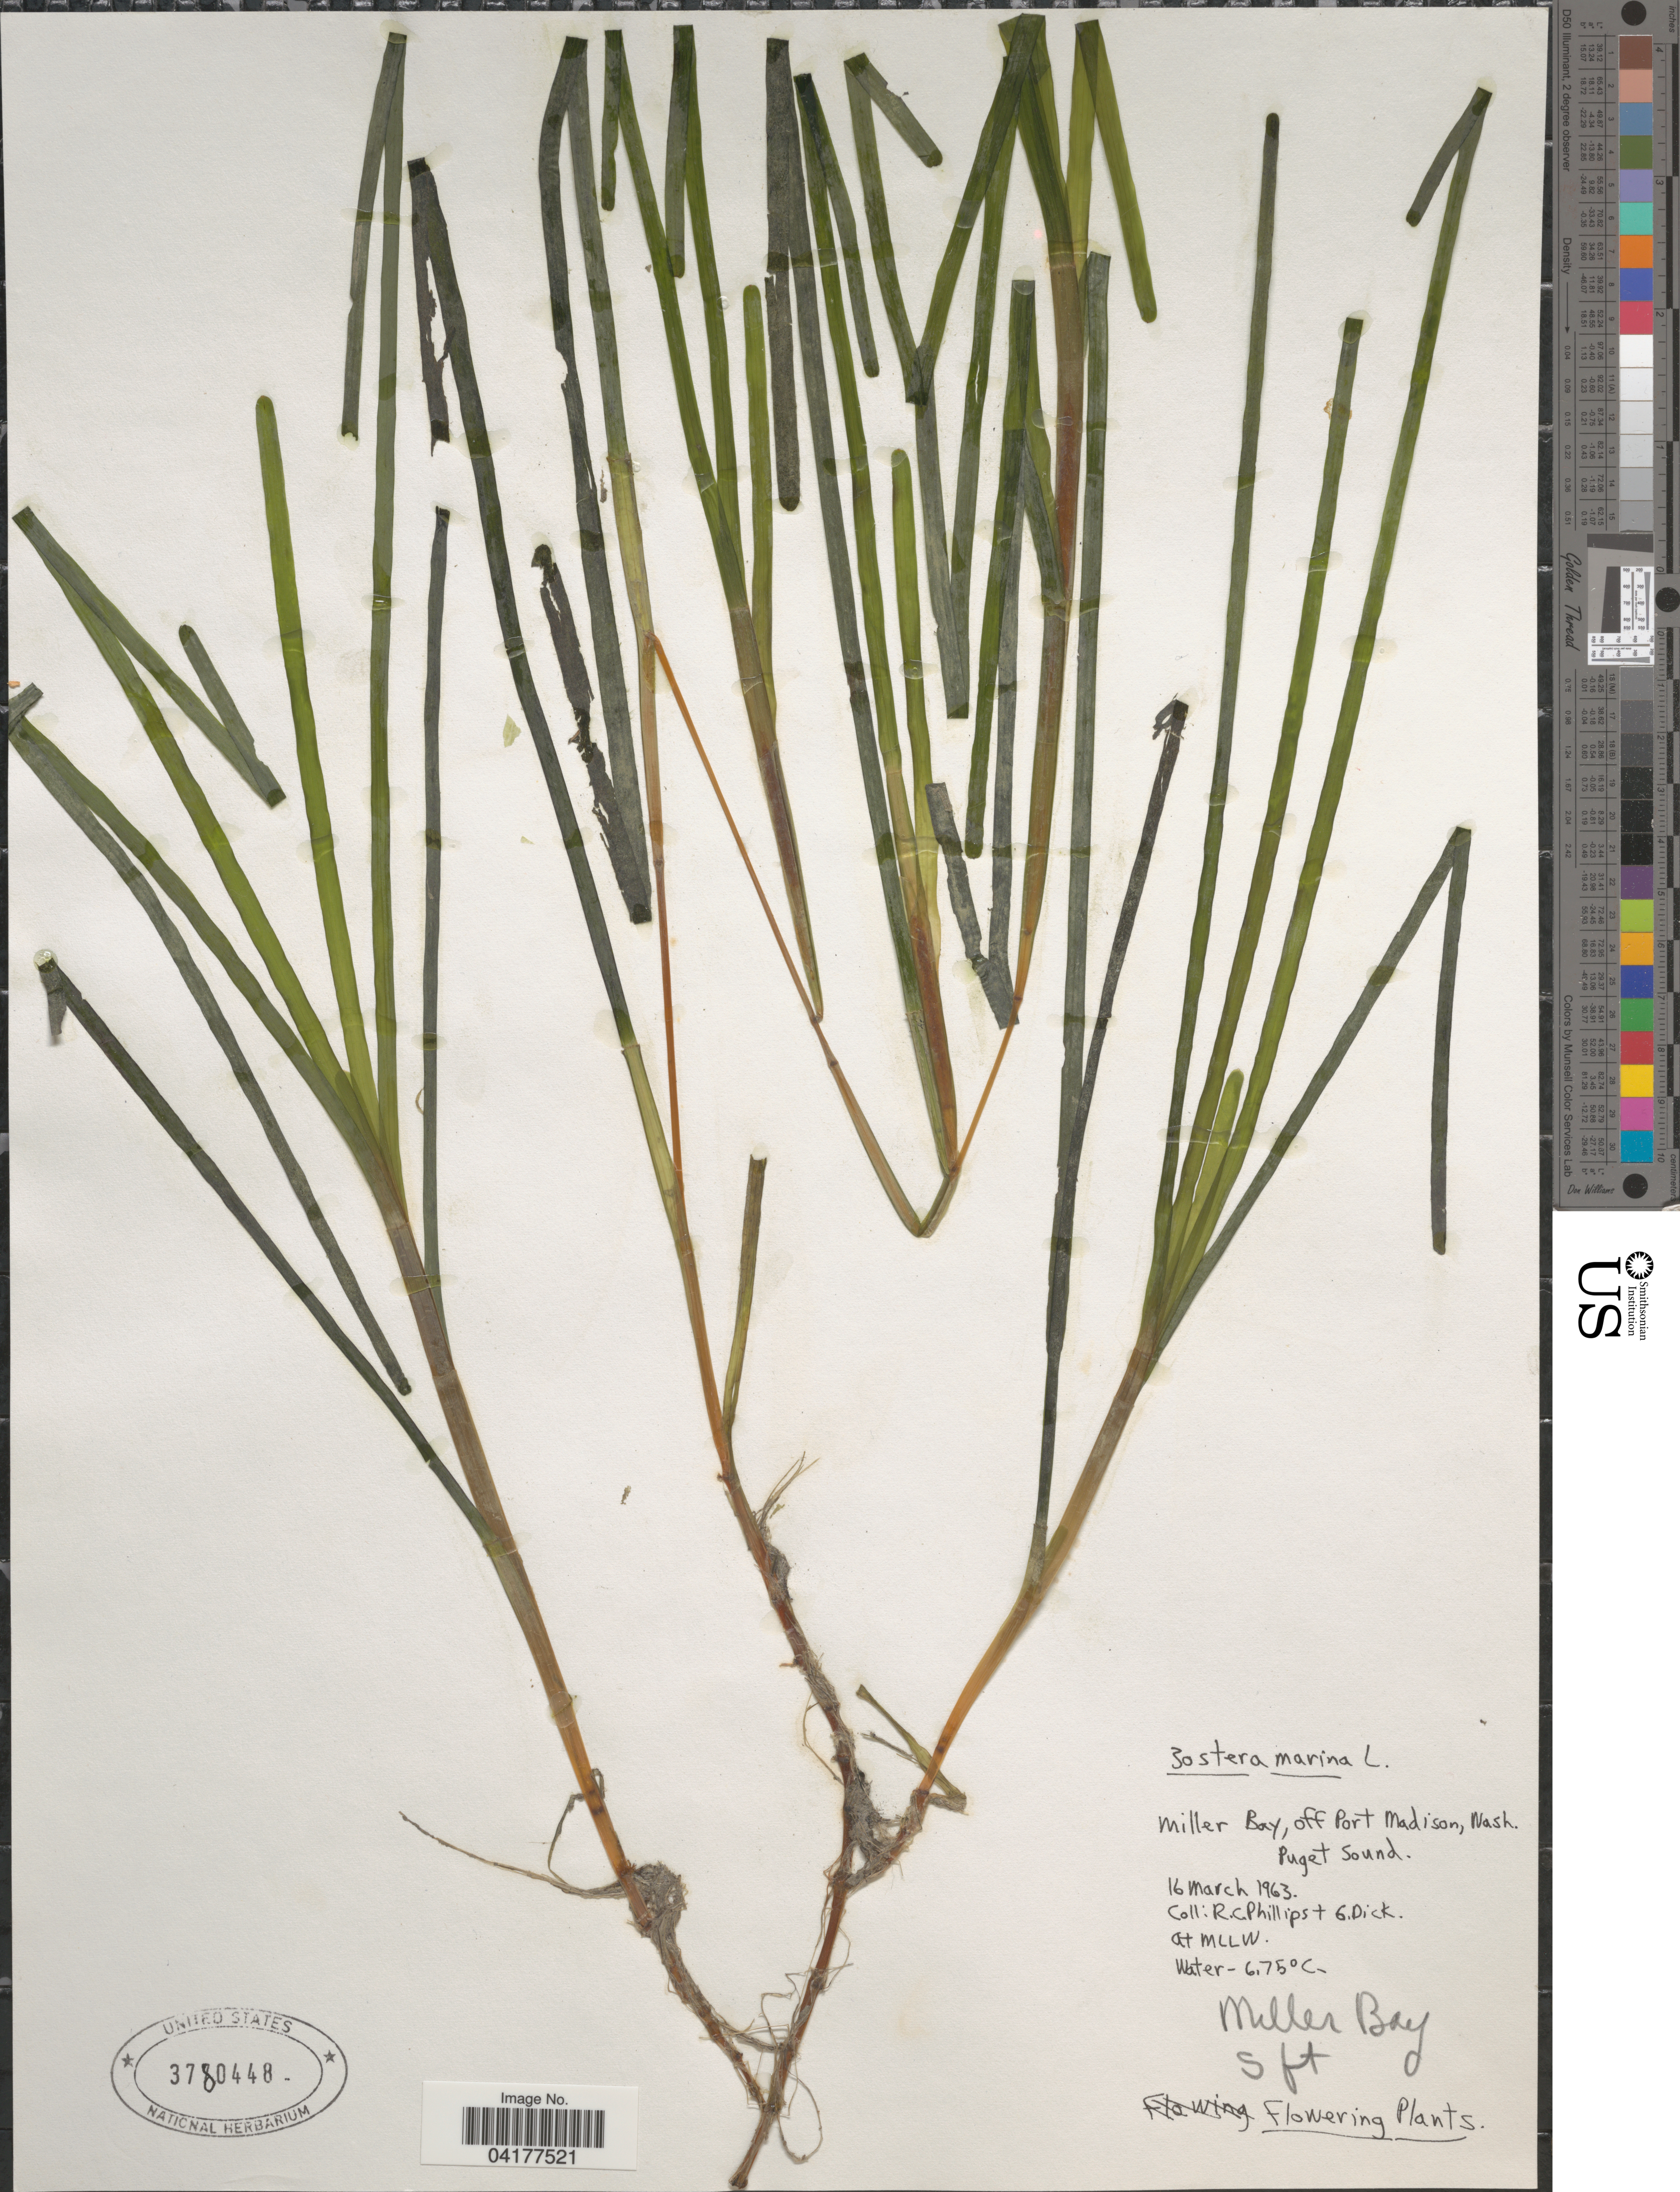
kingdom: Plantae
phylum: Tracheophyta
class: Liliopsida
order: Alismatales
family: Zosteraceae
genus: Zostera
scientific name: Zostera marina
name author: L.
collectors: R. C. Phillips & G. Dick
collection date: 1963-03-16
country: United States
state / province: Washington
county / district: King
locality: Miller Bay, off Port Madison. Puget Sound. At MLLW.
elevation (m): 2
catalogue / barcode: US 3780448